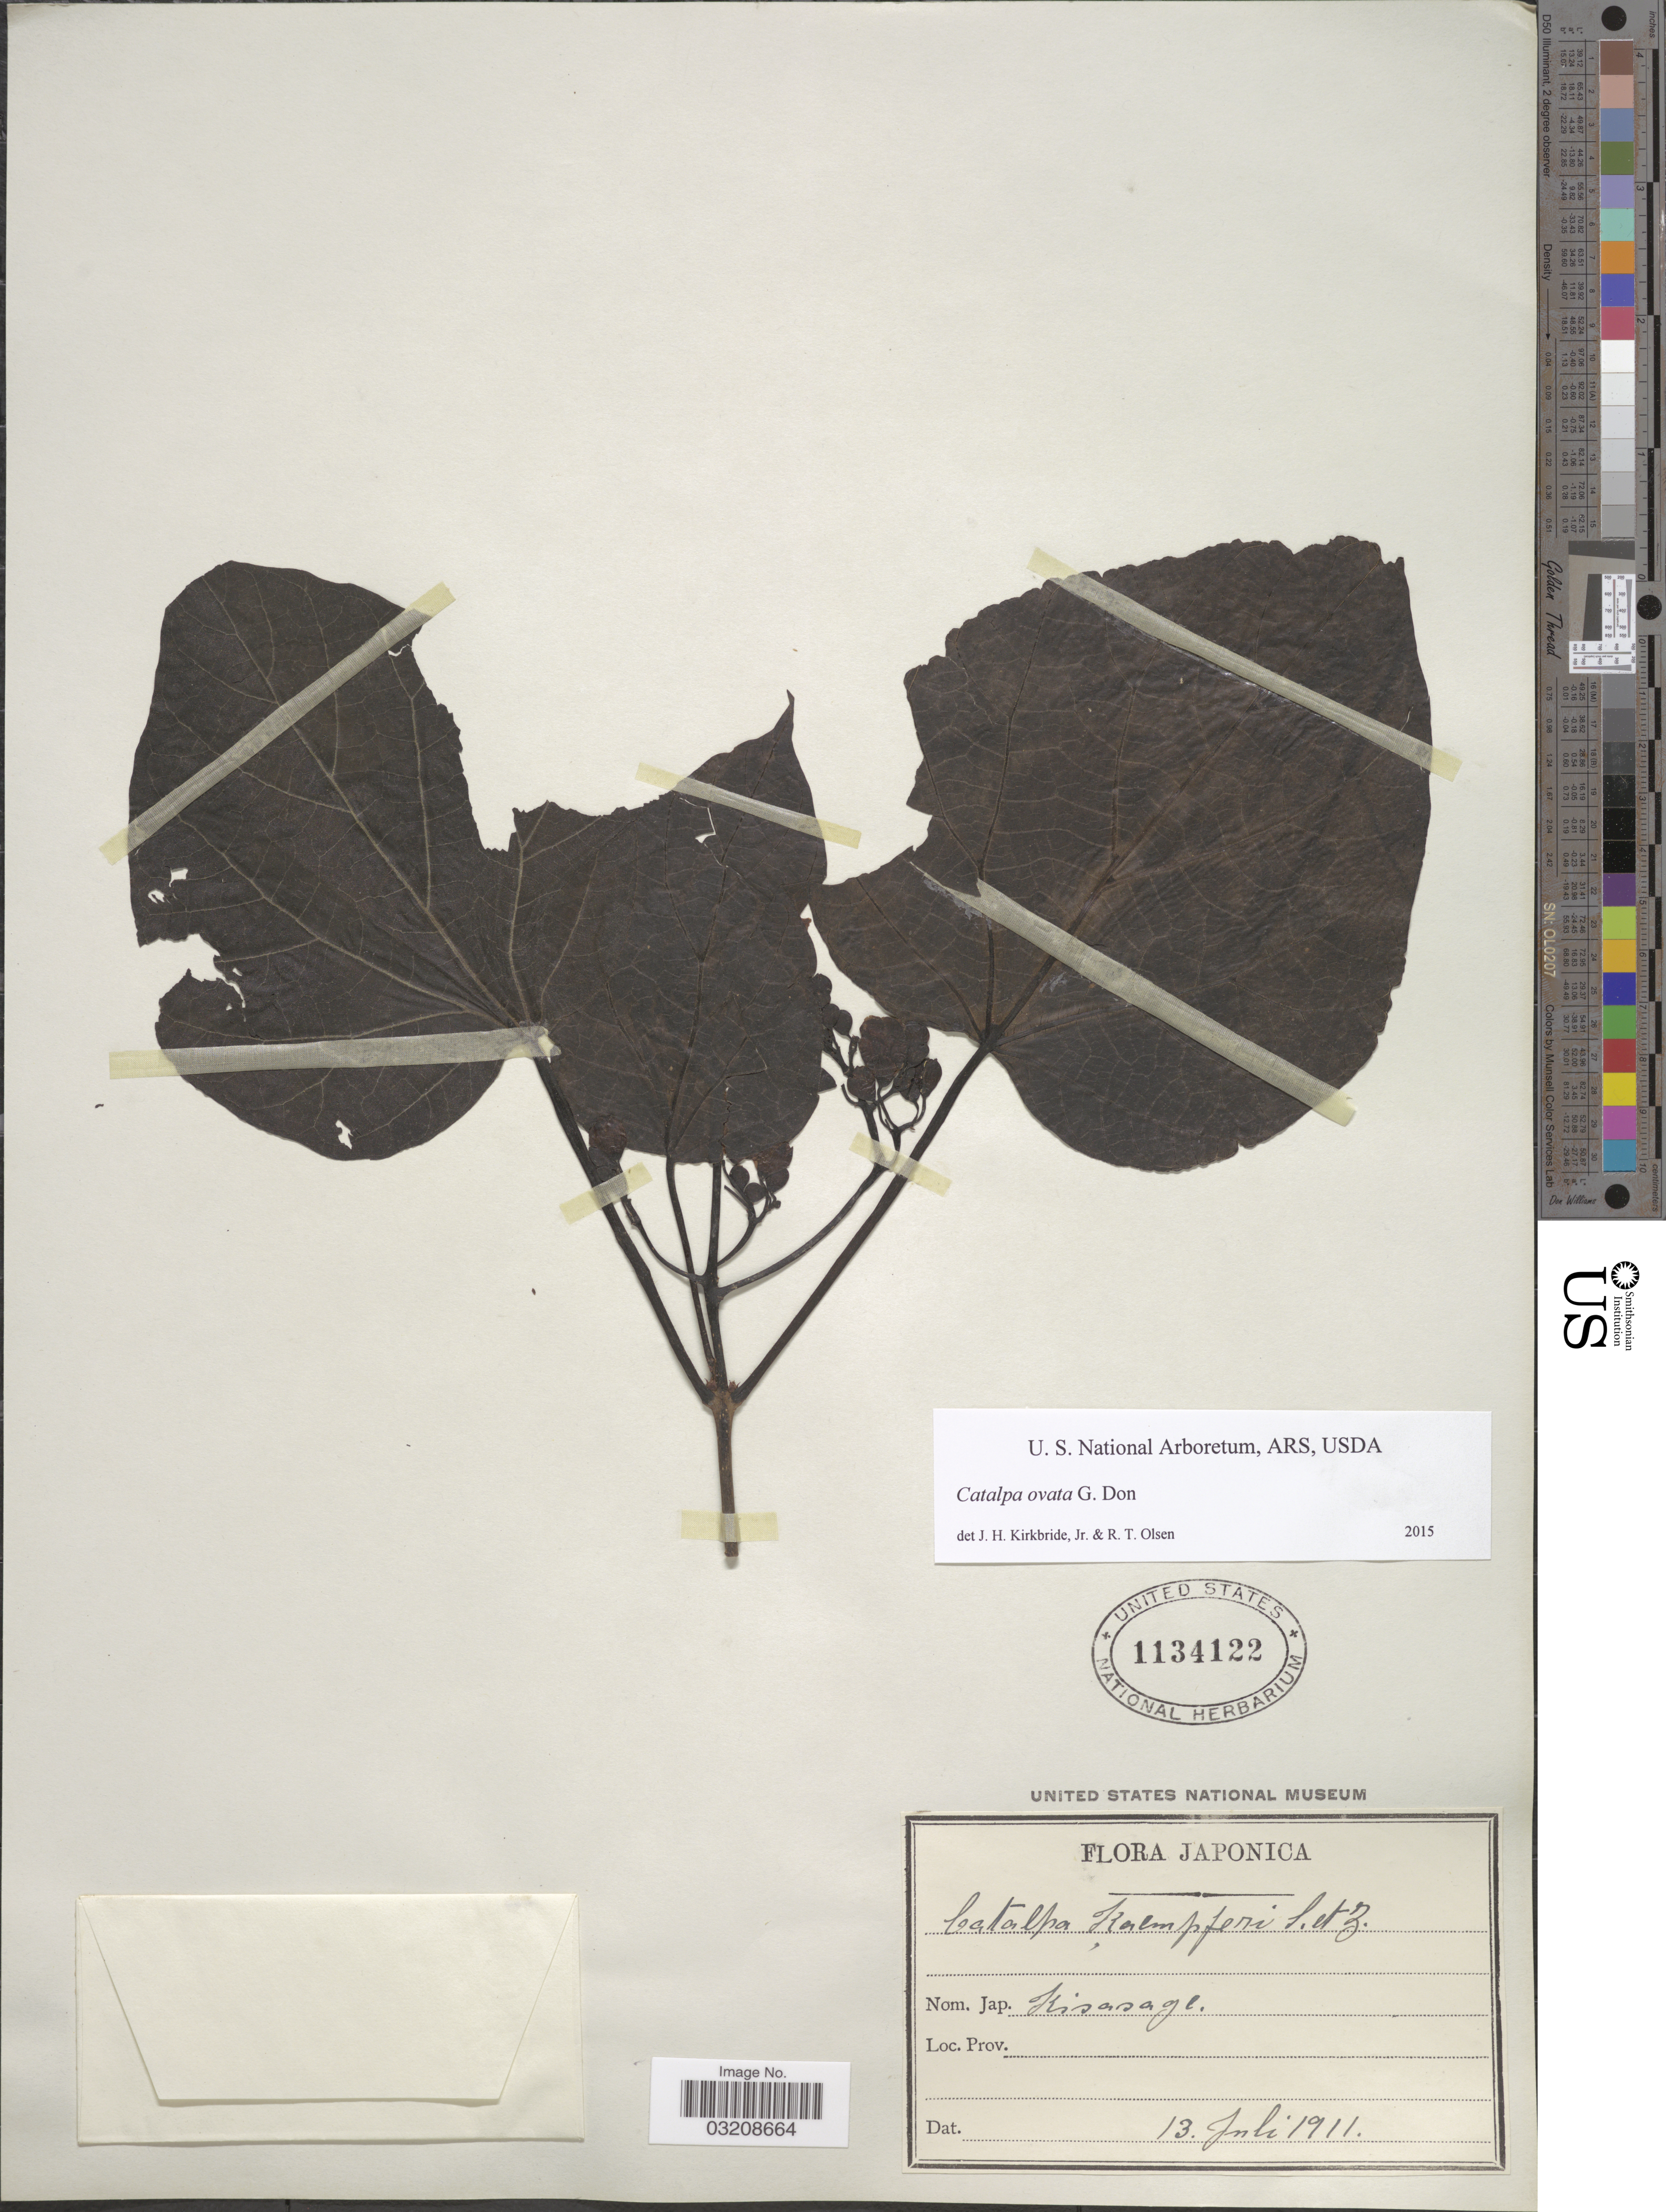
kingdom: Plantae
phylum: Tracheophyta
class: Magnoliopsida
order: Lamiales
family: Bignoniaceae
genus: Catalpa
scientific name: Catalpa ovata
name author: G. Don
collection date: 1911-07-13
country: Japan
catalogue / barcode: US 1134122